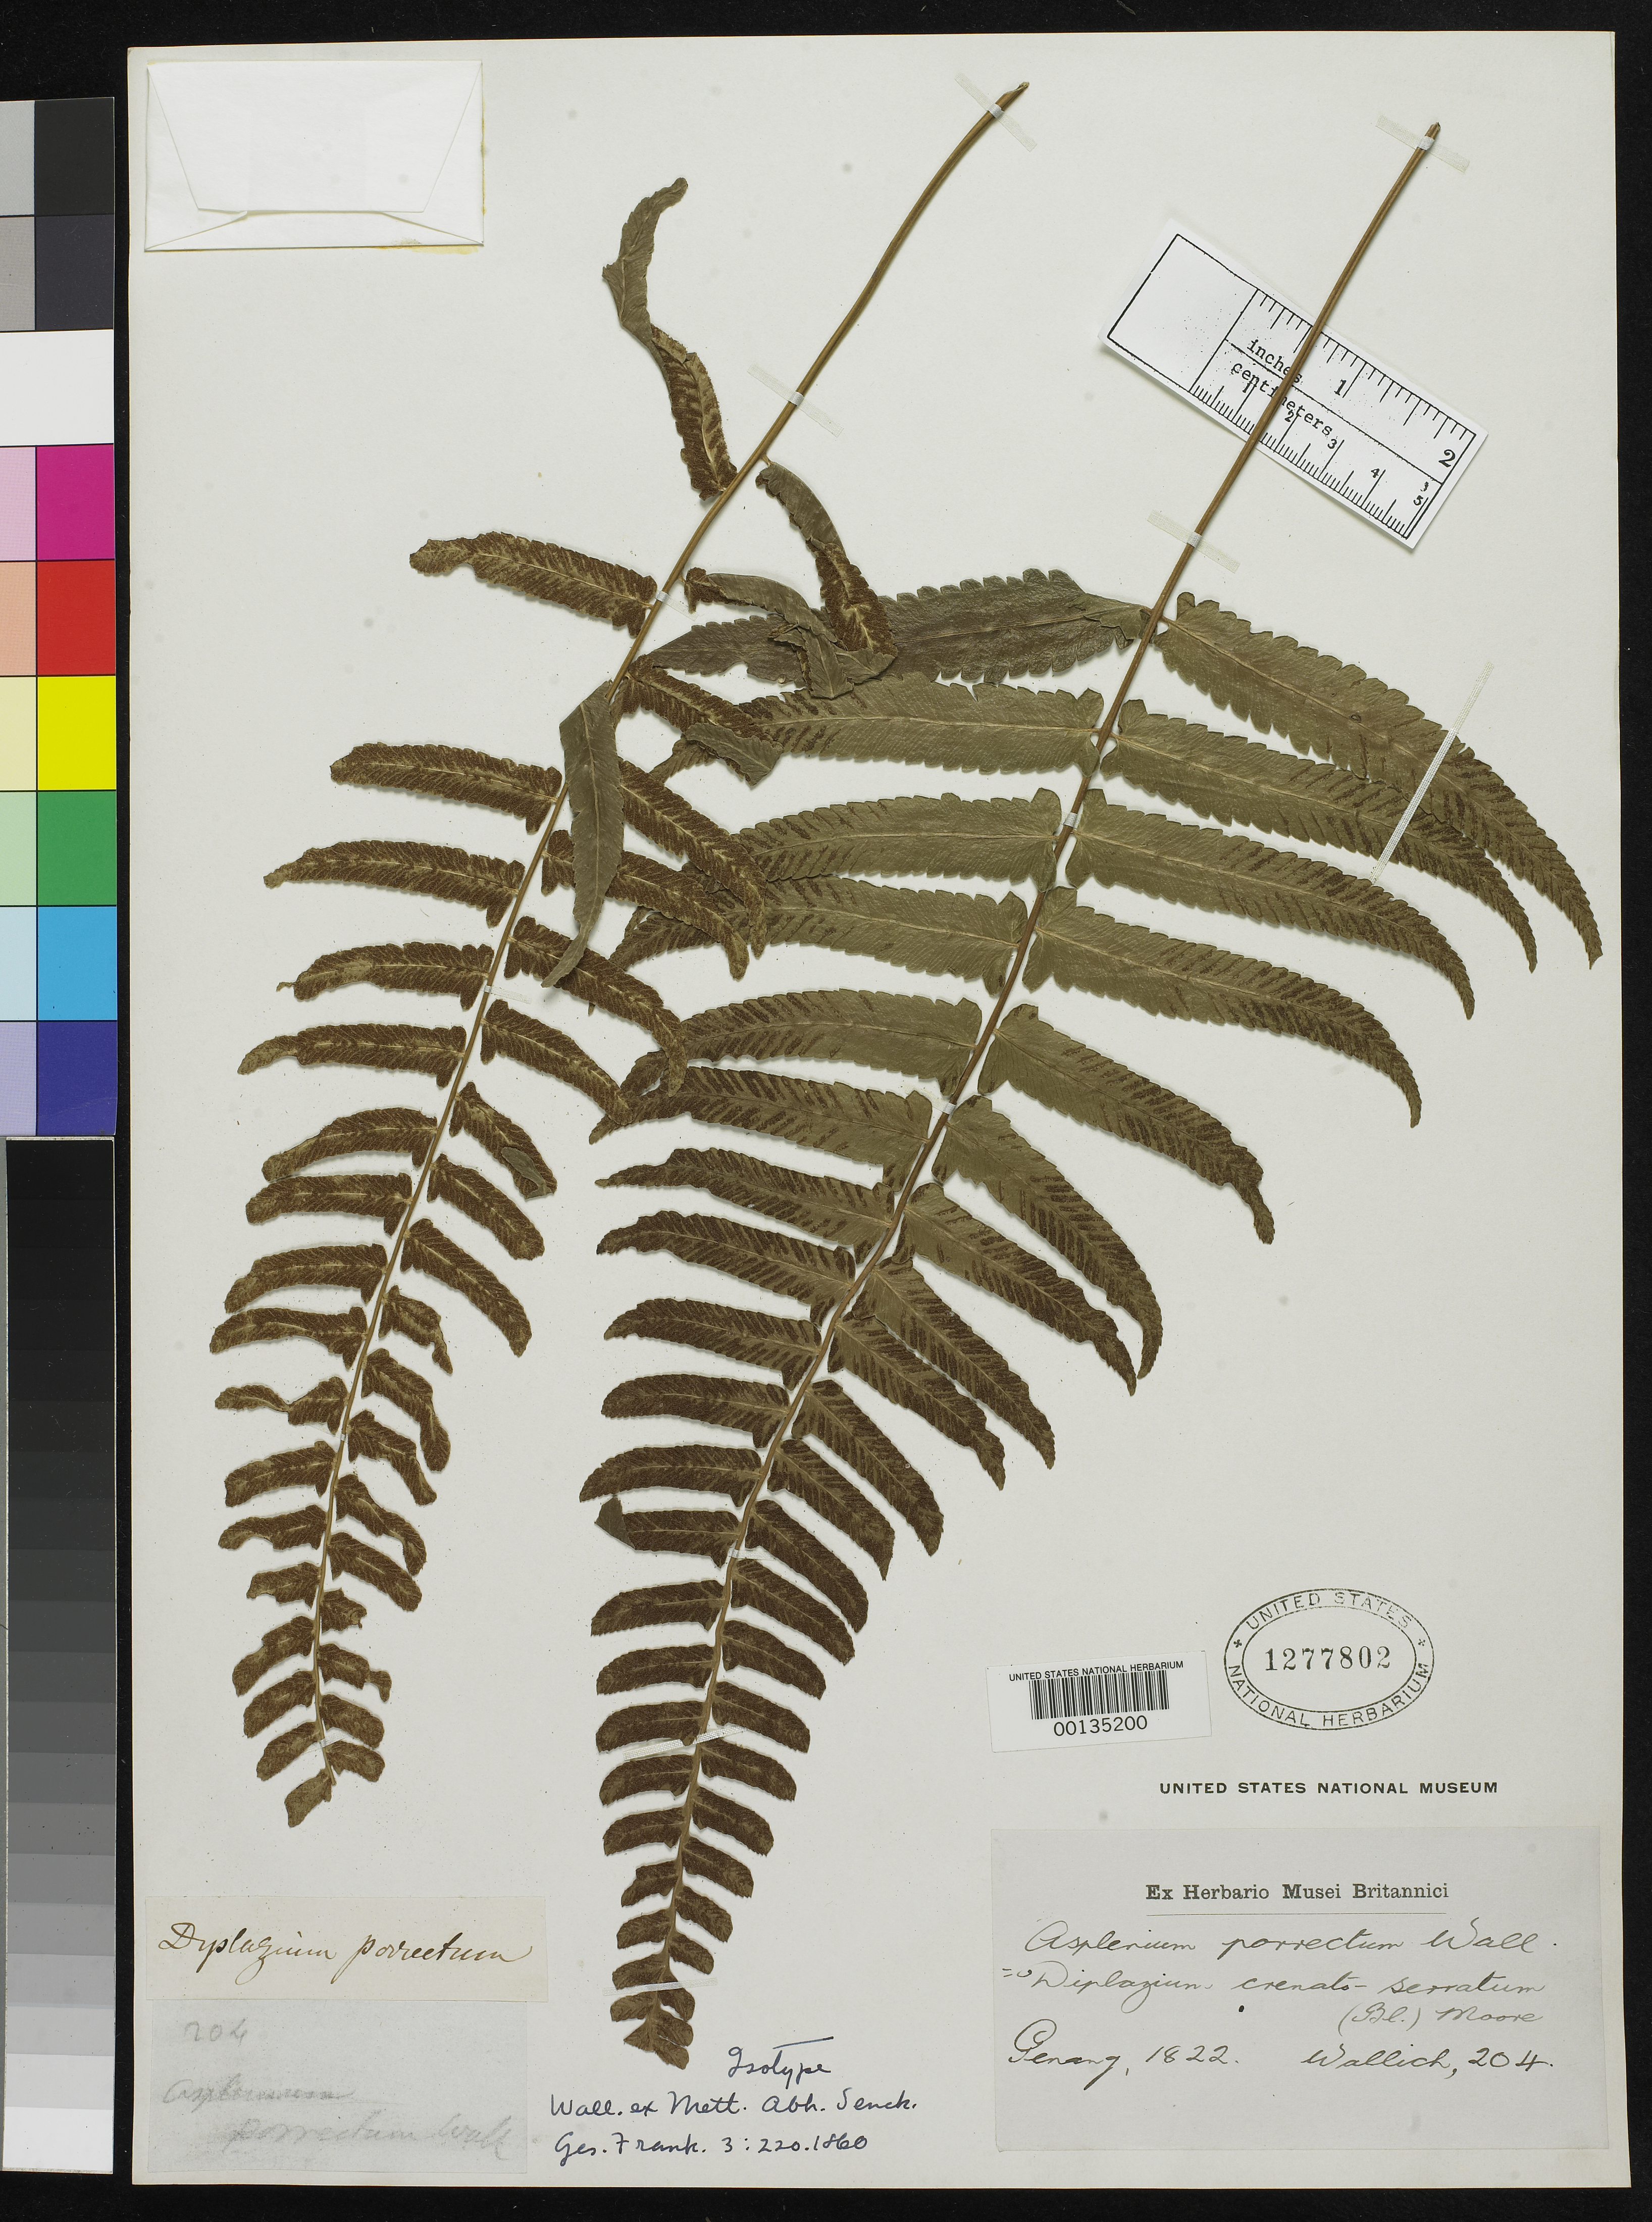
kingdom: Plantae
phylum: Tracheophyta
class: Polypodiopsida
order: Polypodiales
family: Aspleniaceae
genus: Asplenium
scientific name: Asplenium porrectum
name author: Wall. ex Mett.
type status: Type Collection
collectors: N. Wallich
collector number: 204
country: Malaysia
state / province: Pulau Pinang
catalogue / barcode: US 1277802